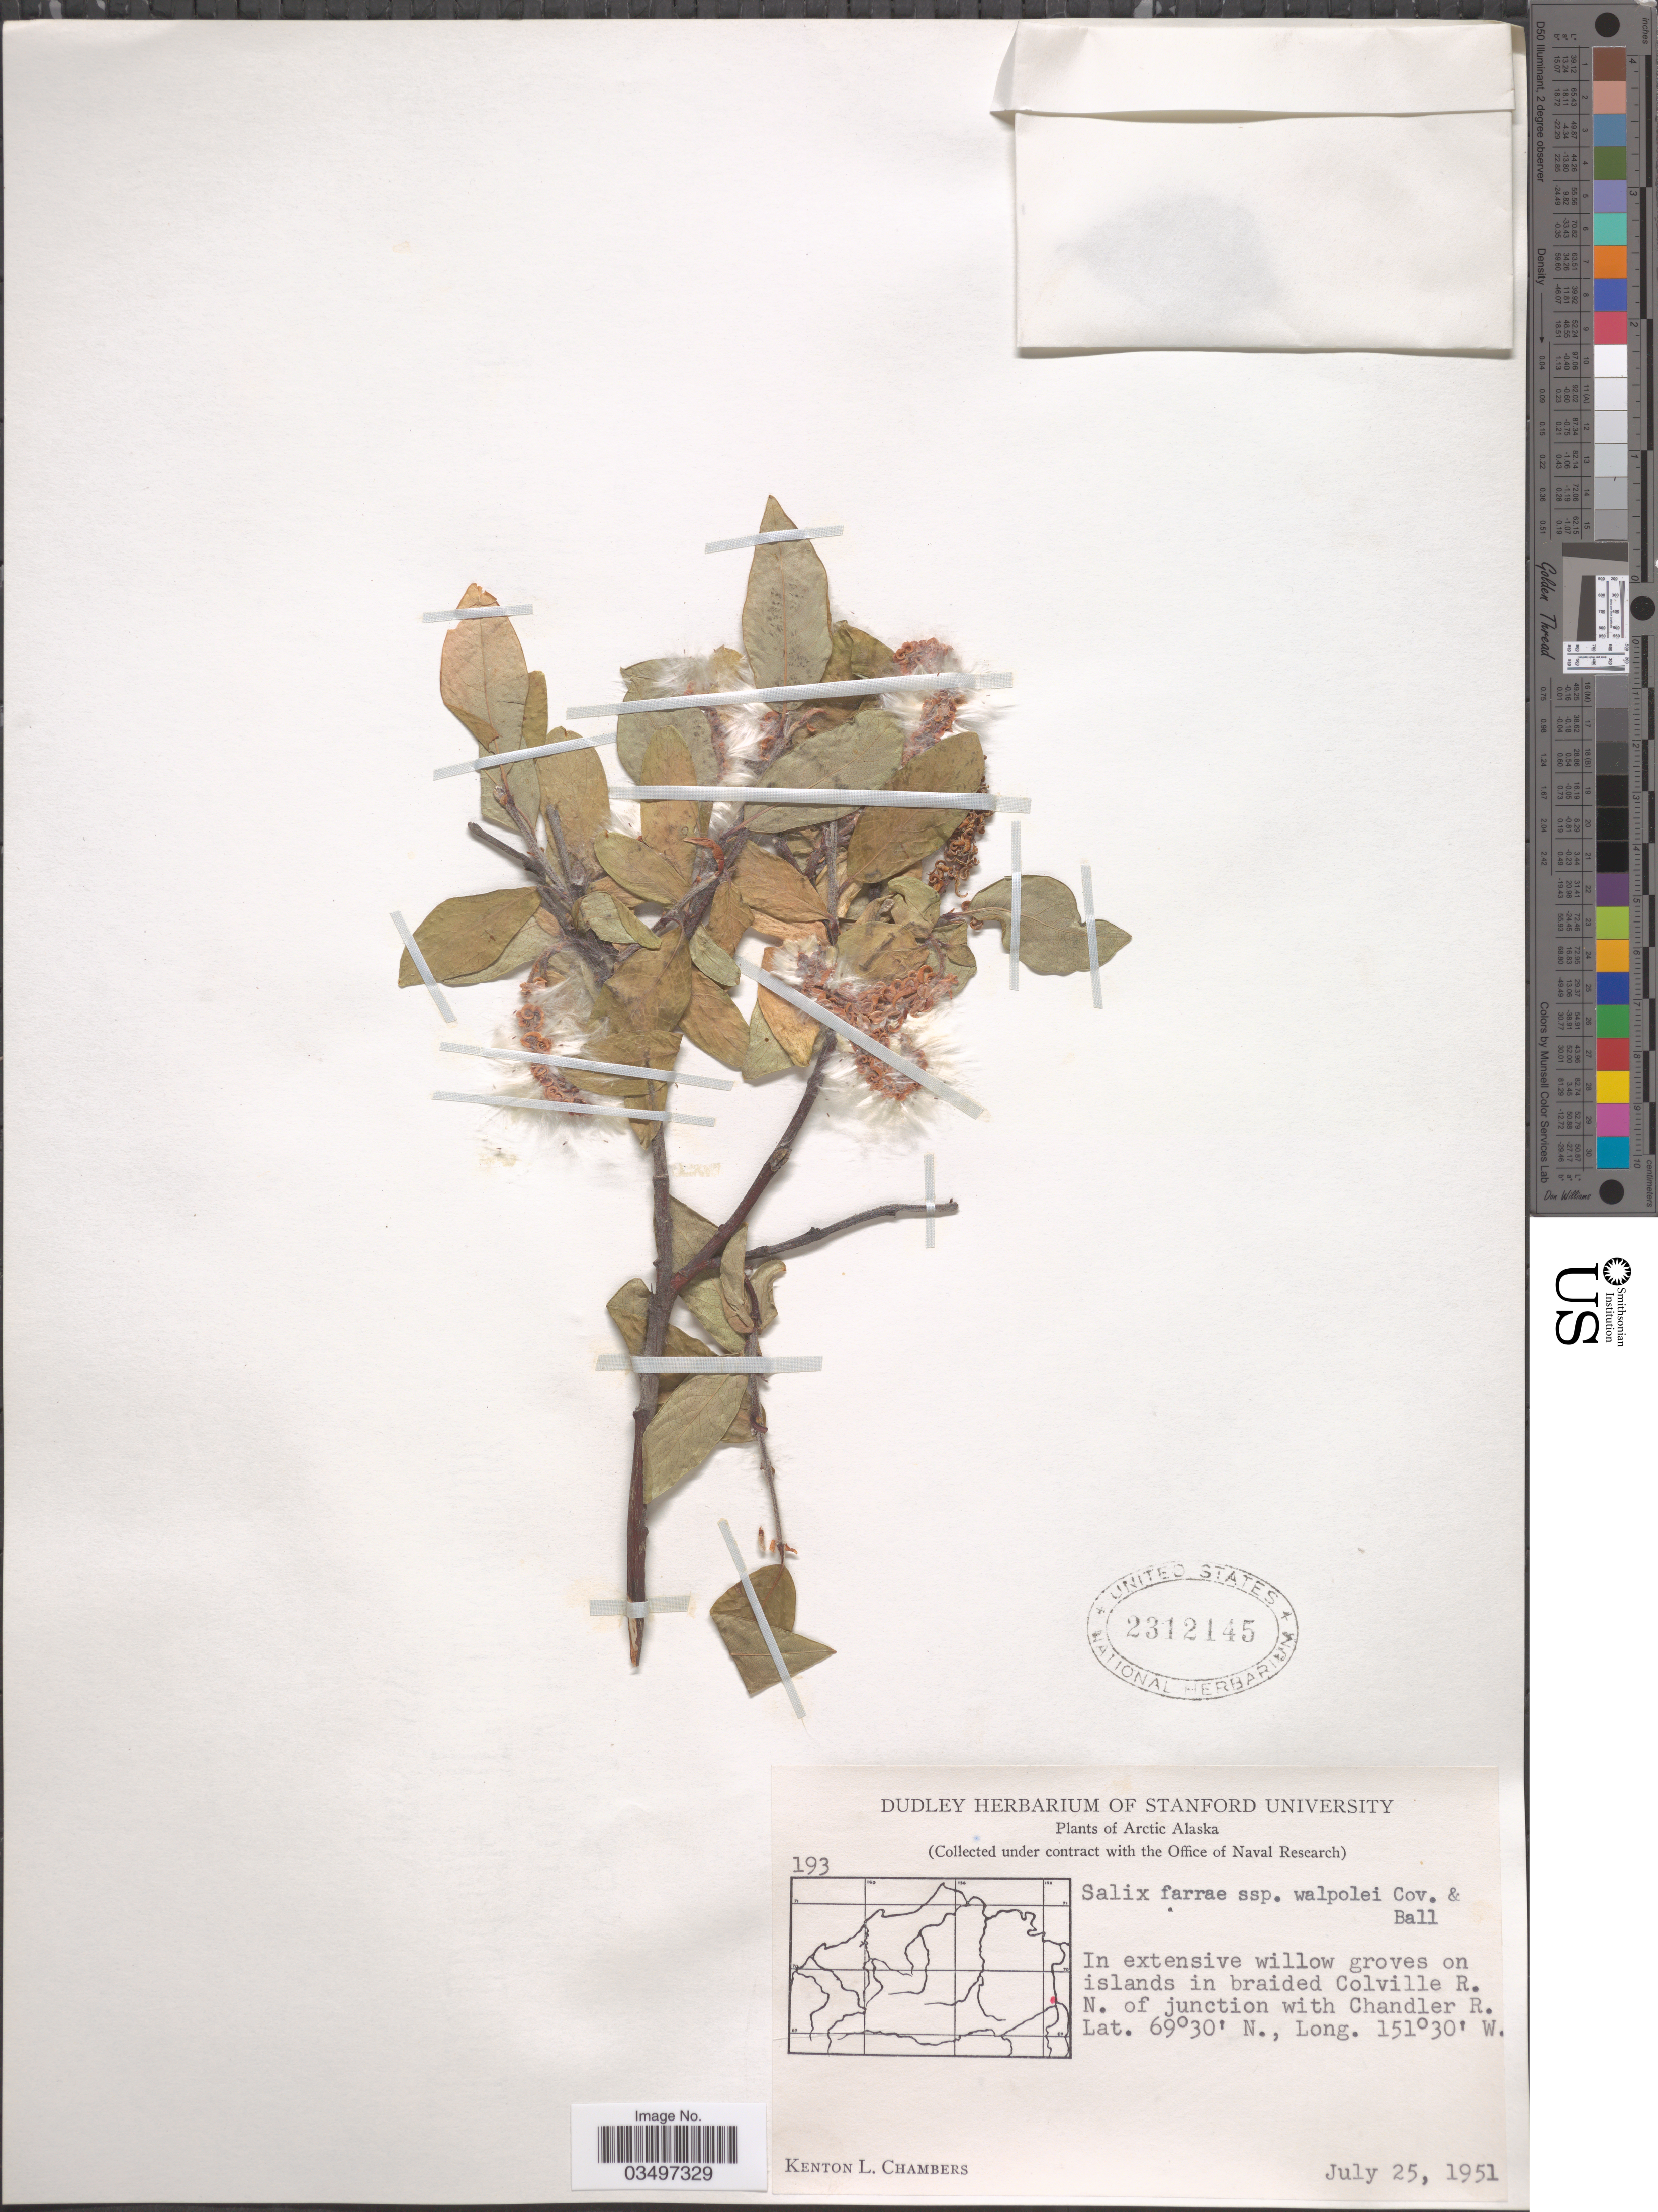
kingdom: Plantae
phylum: Tracheophyta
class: Magnoliopsida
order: Malpighiales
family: Salicaceae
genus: Salix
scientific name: Salix farrae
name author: C.R. Ball in Standl.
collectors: K. L. Chambers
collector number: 193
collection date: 1951-07-25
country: United States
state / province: Alaska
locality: Arctic Alaska. In extensive willow groves on islands in braided Colville R. N. of junction with Chandler R.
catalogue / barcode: US 2312145